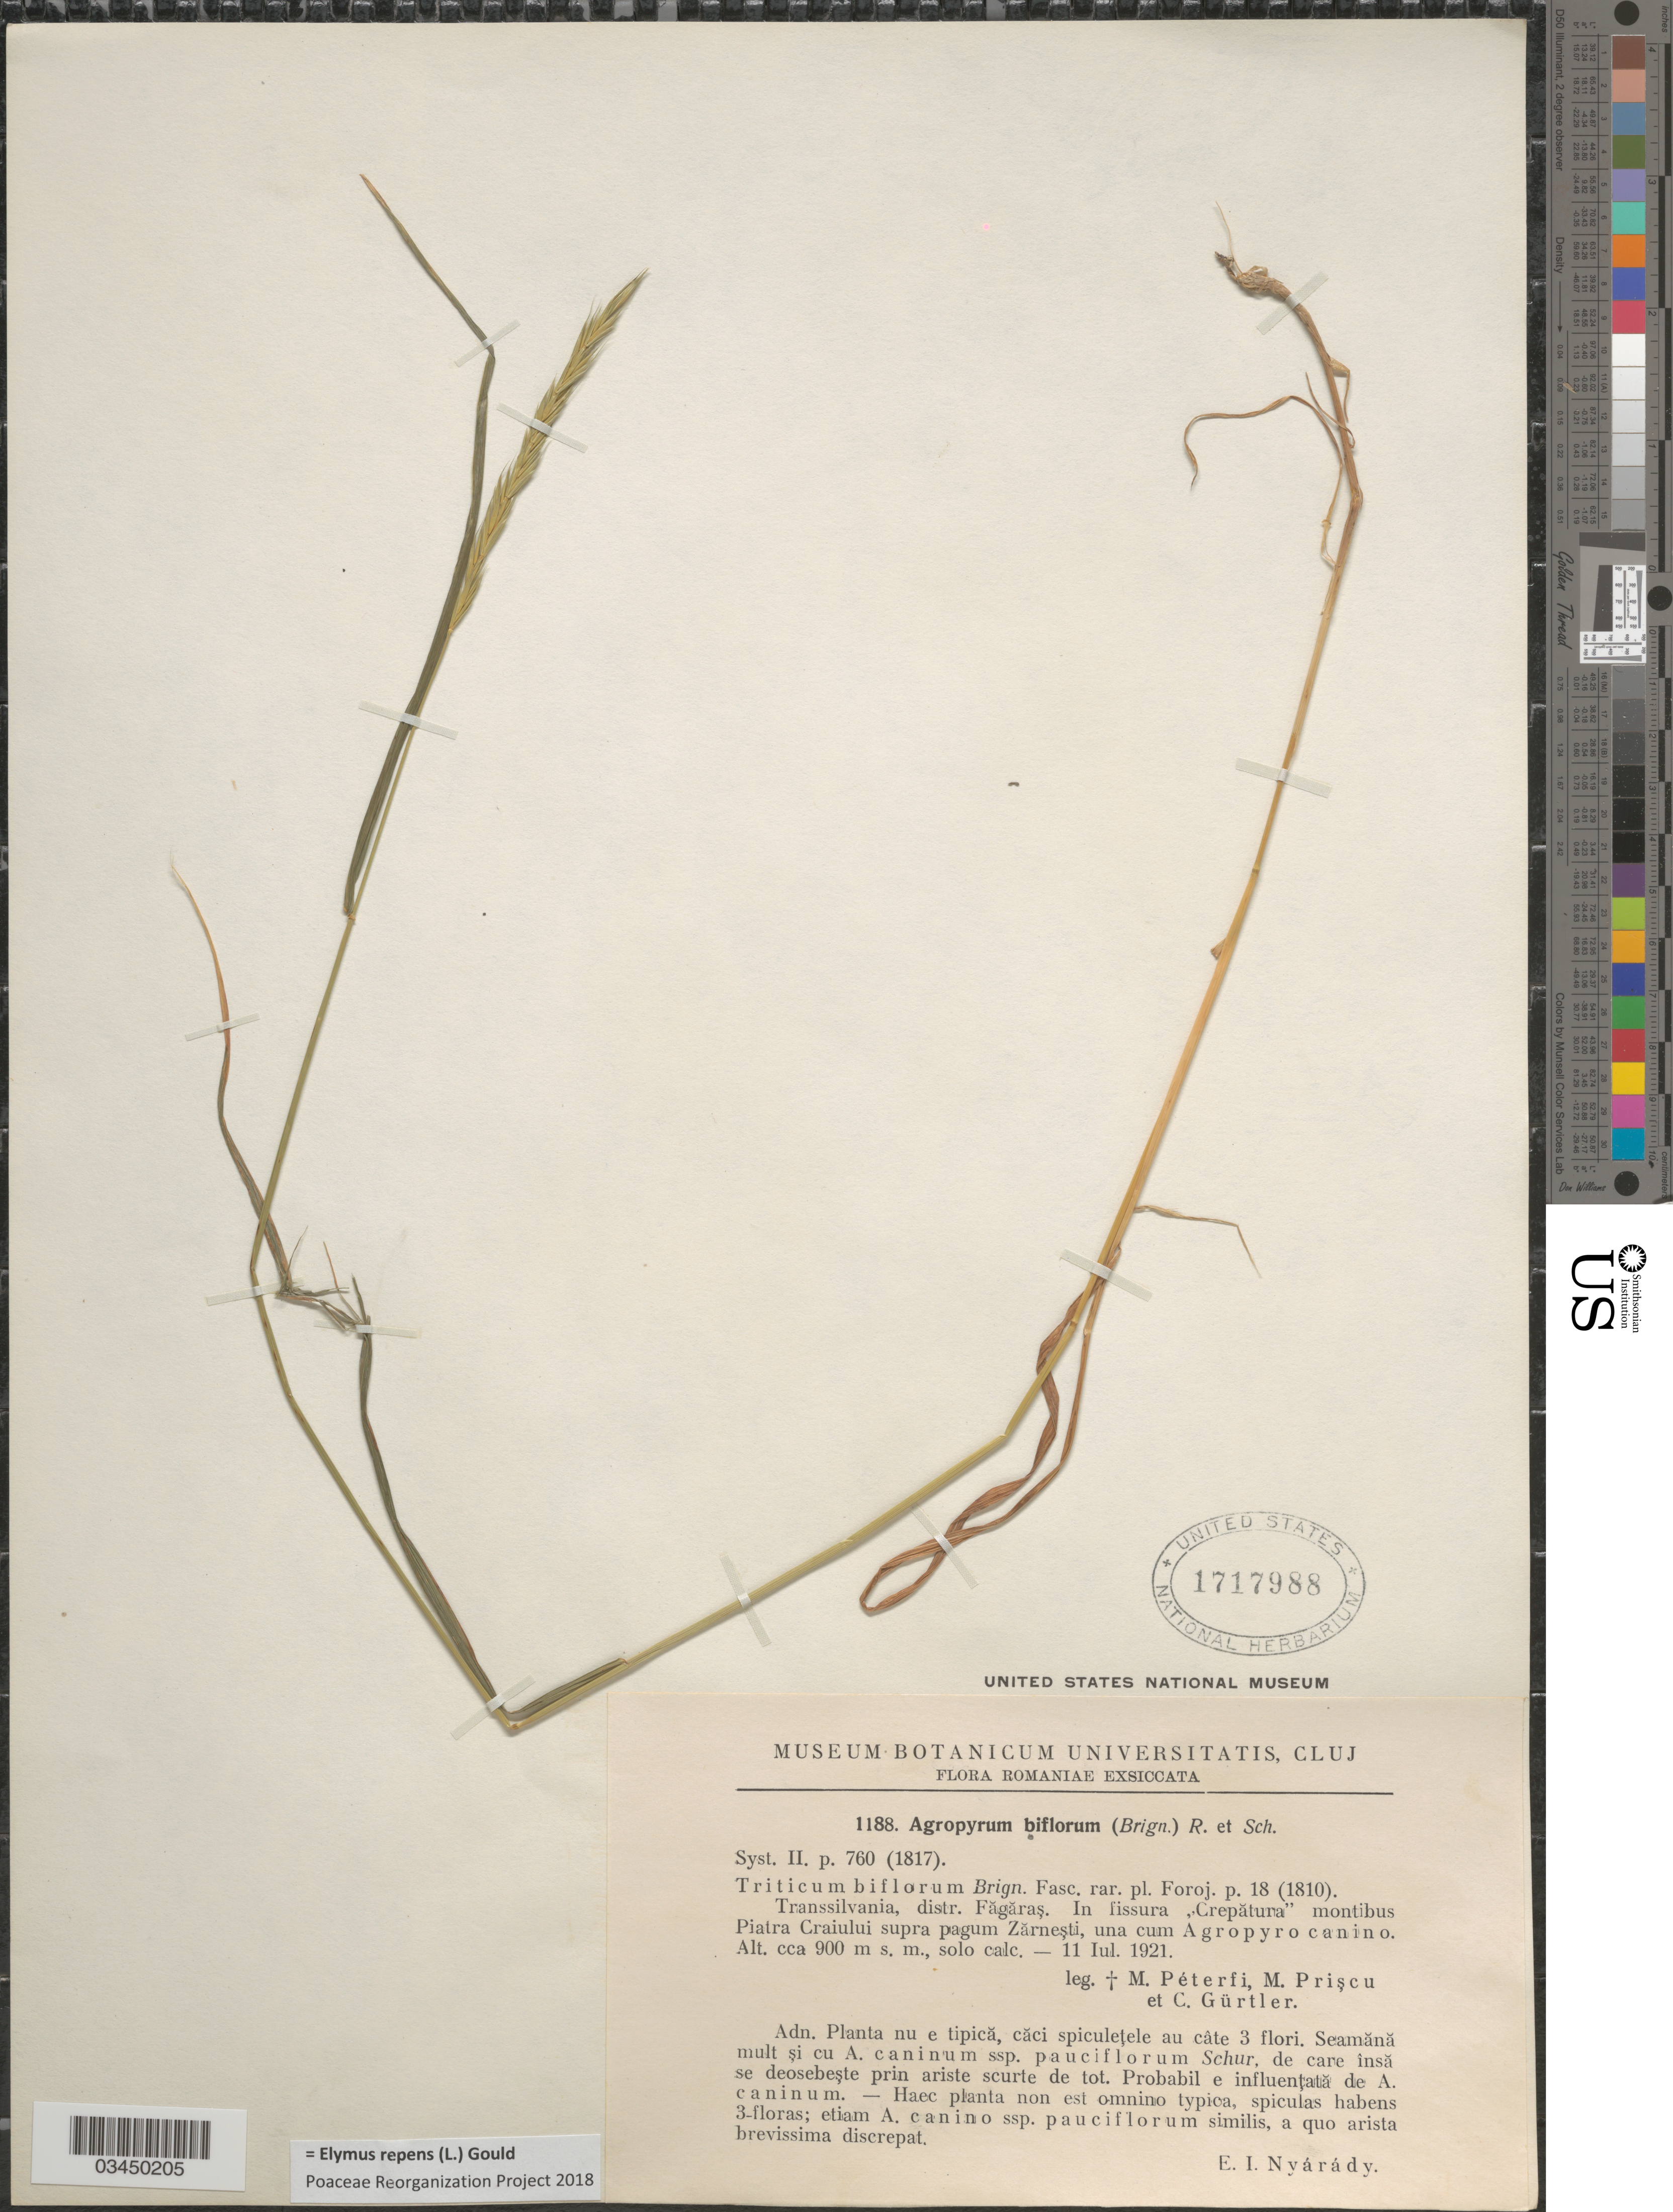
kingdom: Plantae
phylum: Tracheophyta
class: Liliopsida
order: Poales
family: Poaceae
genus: Elymus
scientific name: Elymus repens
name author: (L.) Gould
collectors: M. Péterfi, M. Priscu & C. Gürtler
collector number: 1188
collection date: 1921-07-11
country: Romania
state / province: Cluj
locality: Romaniae. Transsilvania, distr. Făgăras. In fissura "Crepătura" montibus Piatra Craiului supra pagum Zărneşti, una cum Agropyro canino.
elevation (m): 900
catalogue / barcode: US 1717988